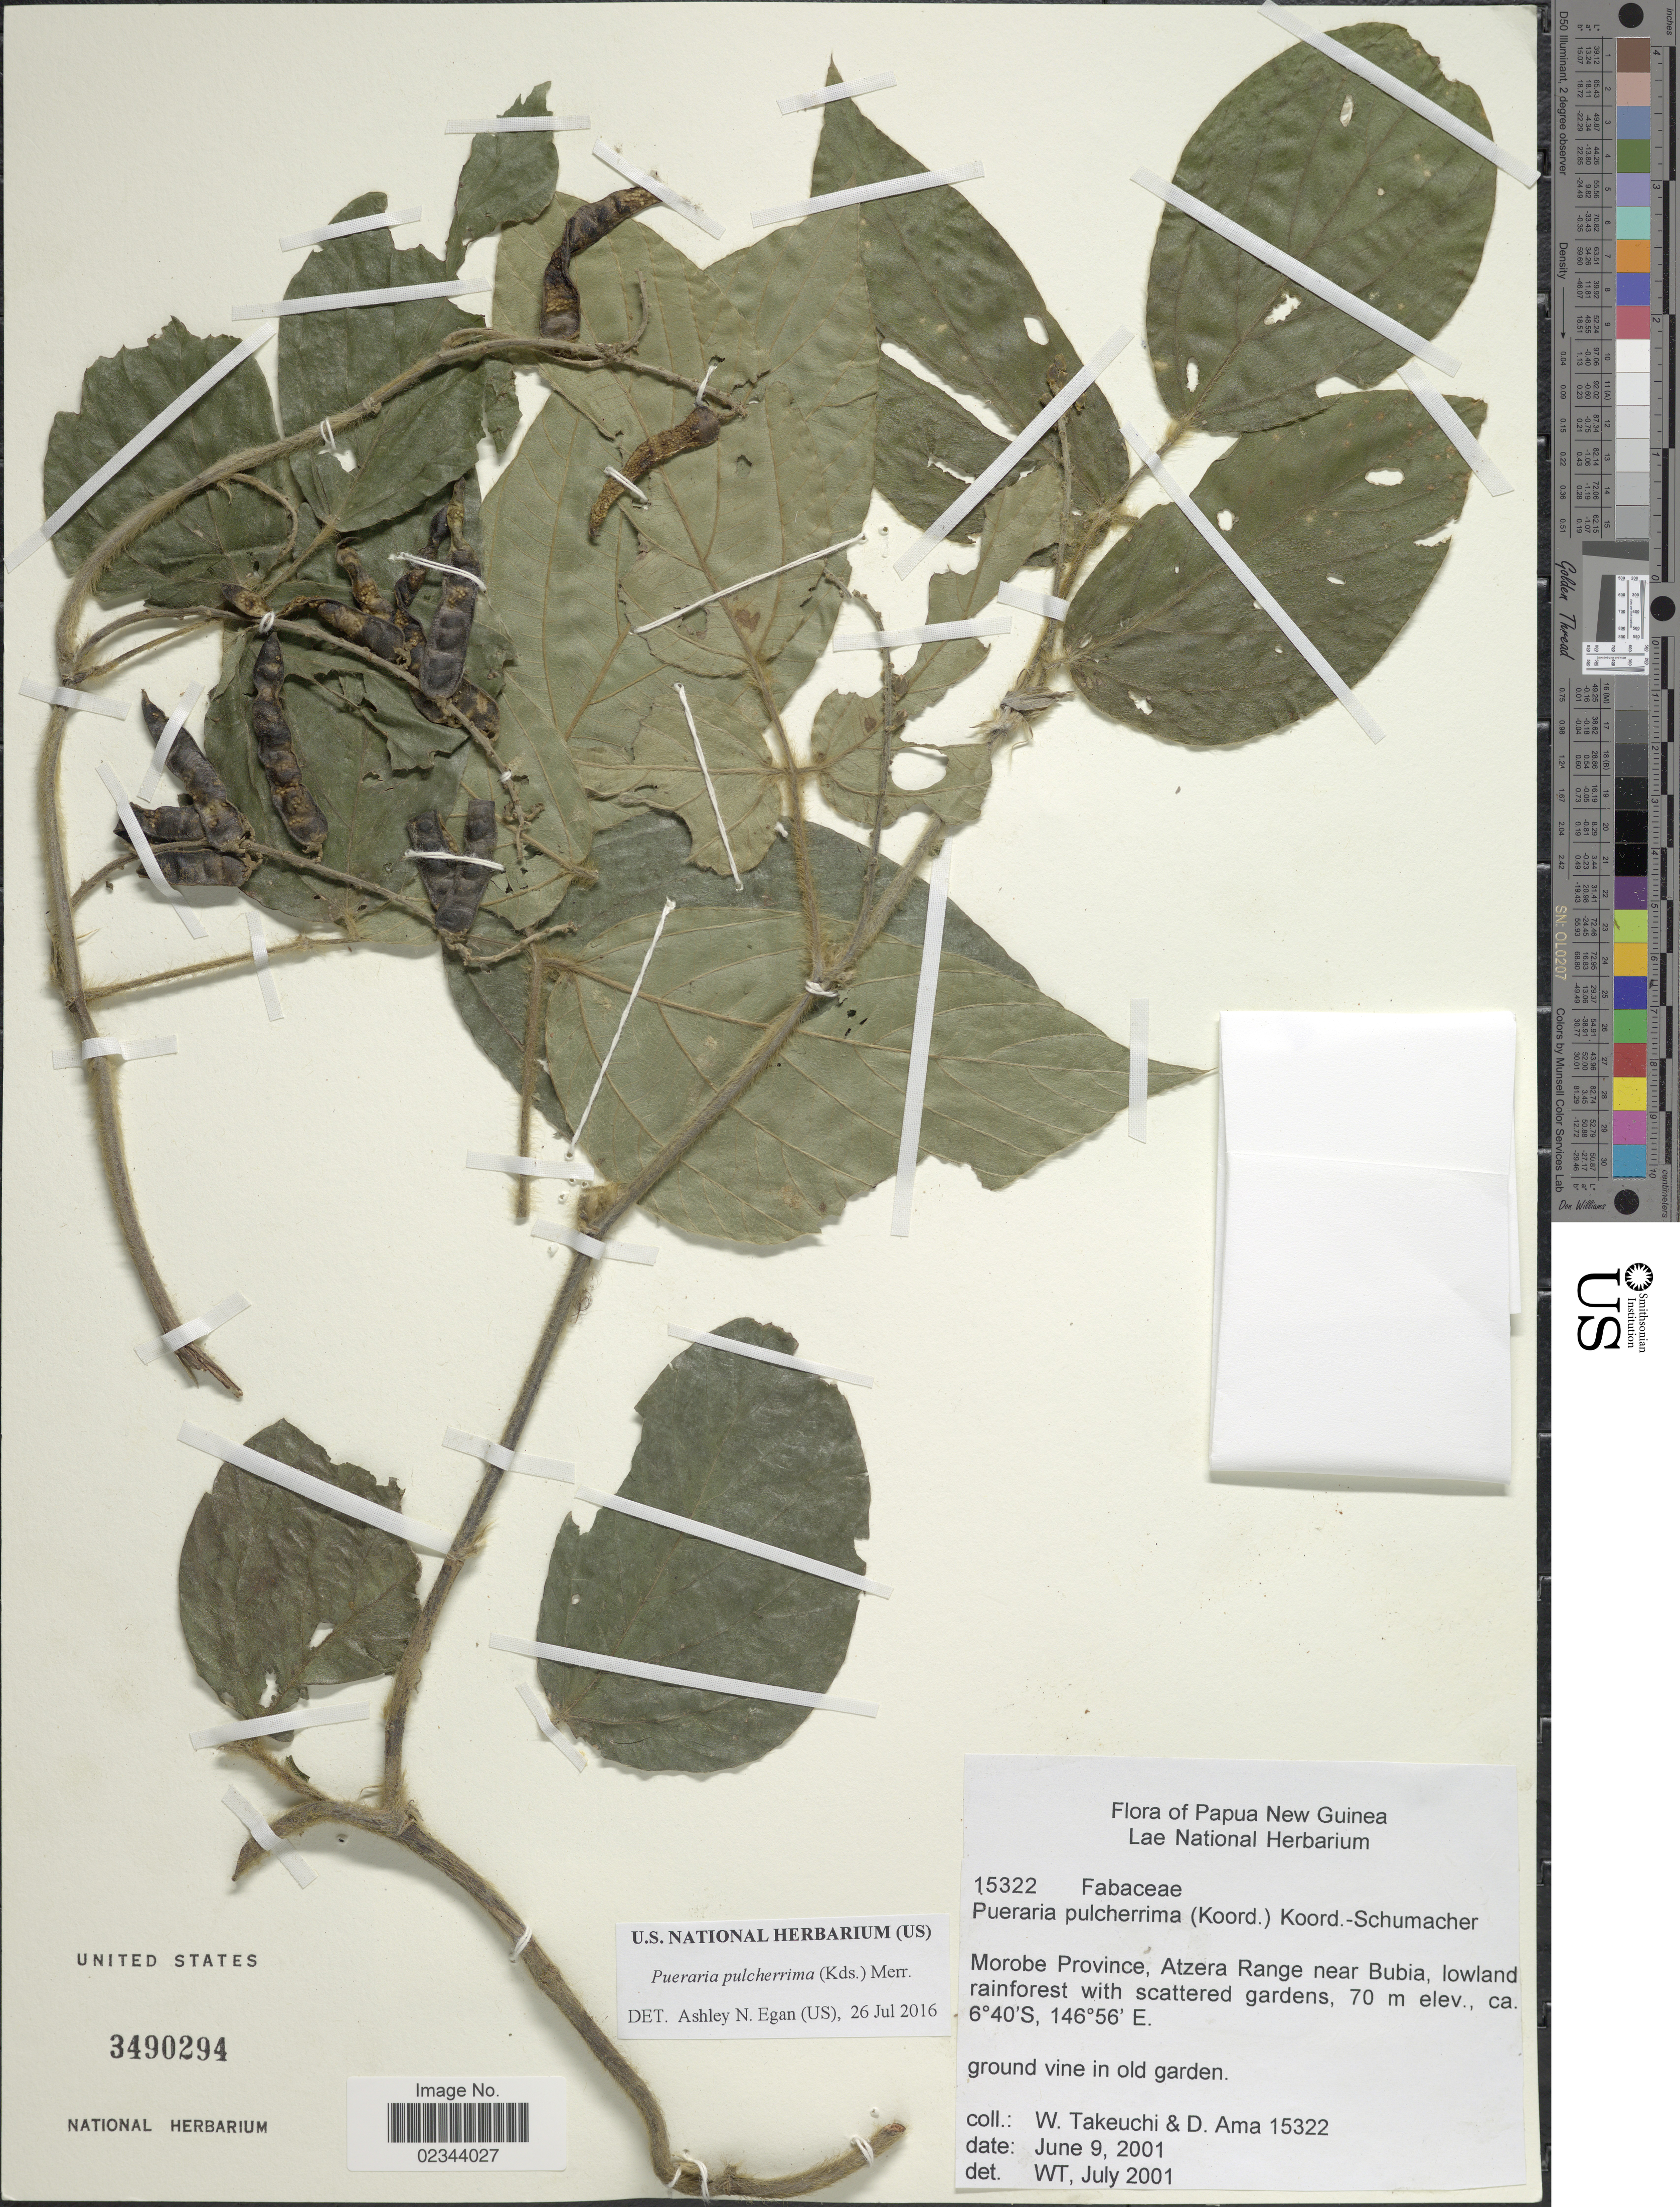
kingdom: Plantae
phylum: Tracheophyta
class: Magnoliopsida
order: Fabales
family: Fabaceae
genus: Pueraria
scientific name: Pueraria pulcherrima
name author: (Koord.) Koord.-Schum.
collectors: W. Takeuchi & D. Ama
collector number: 15322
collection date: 2001-06-09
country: Papua New Guinea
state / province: Morobe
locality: Atzera Range near Bubia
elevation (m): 70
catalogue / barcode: US 3490294